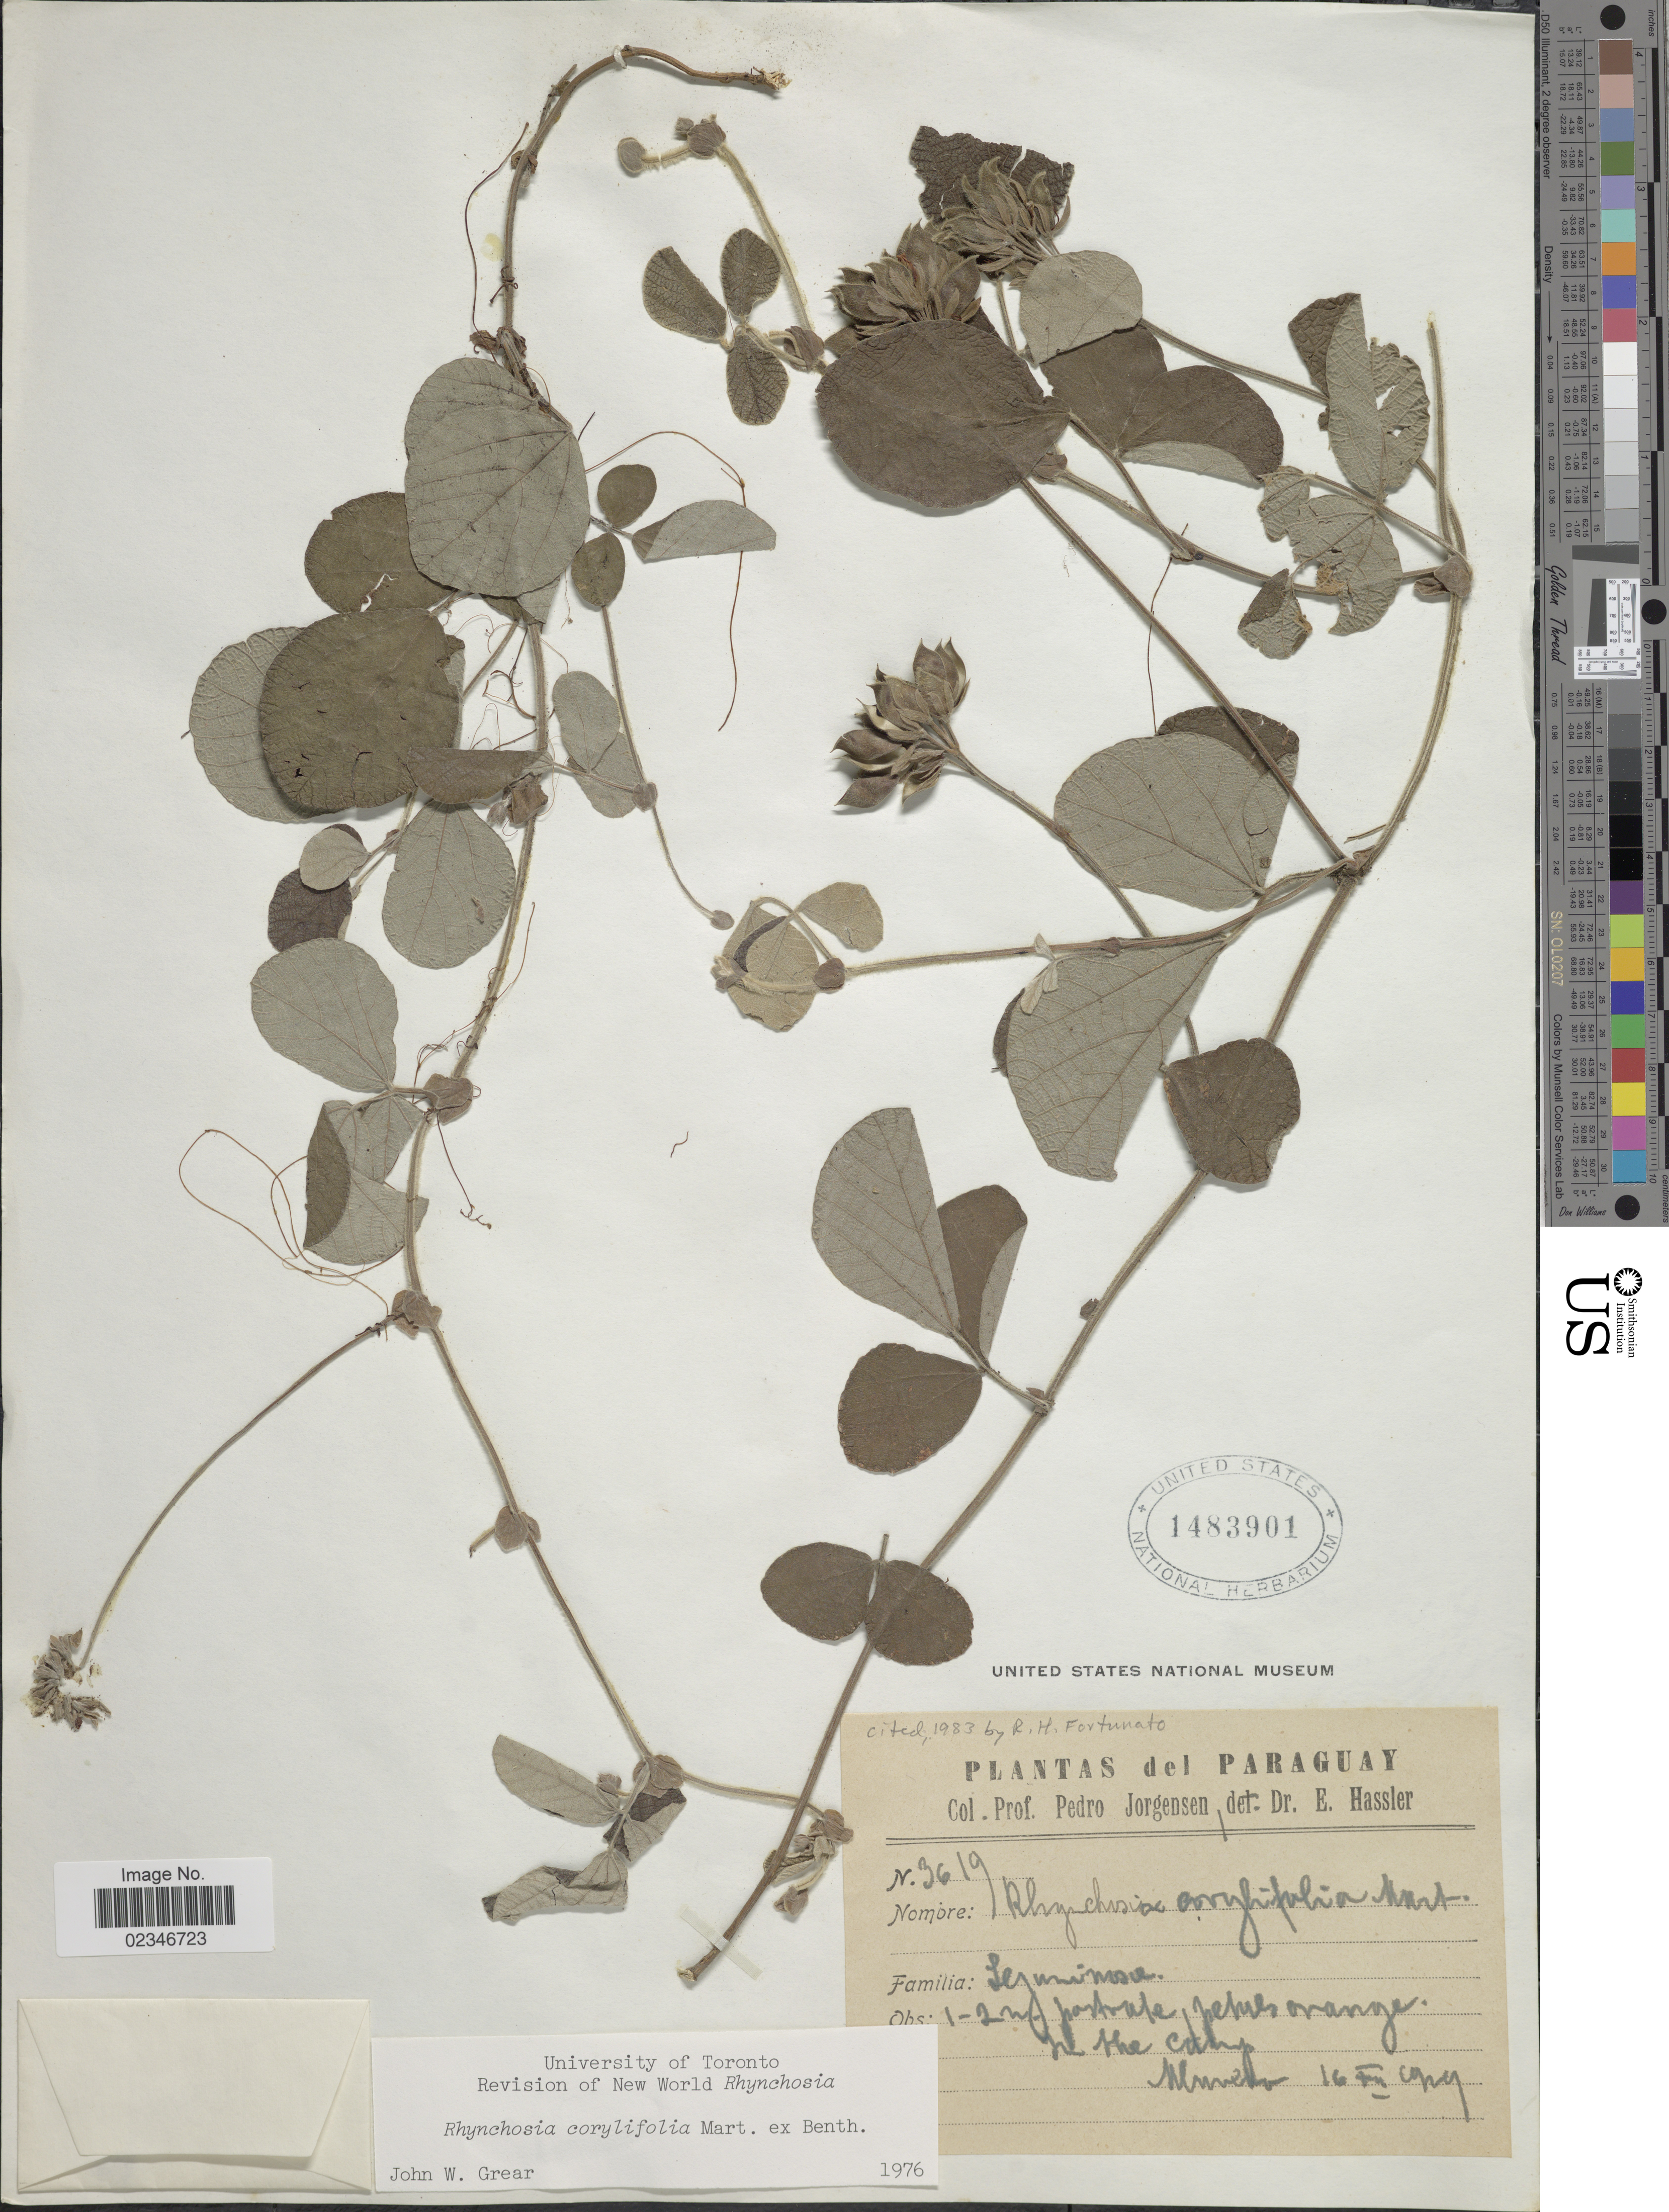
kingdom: Plantae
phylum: Tracheophyta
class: Magnoliopsida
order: Fabales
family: Fabaceae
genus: Rhynchosia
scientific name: Rhynchosia corylifolia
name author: Mart. ex Benth.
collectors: P. Jörgensen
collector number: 3619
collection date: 1929-11-16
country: Paraguay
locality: Mbuvevo [interpreted]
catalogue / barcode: US 1483901